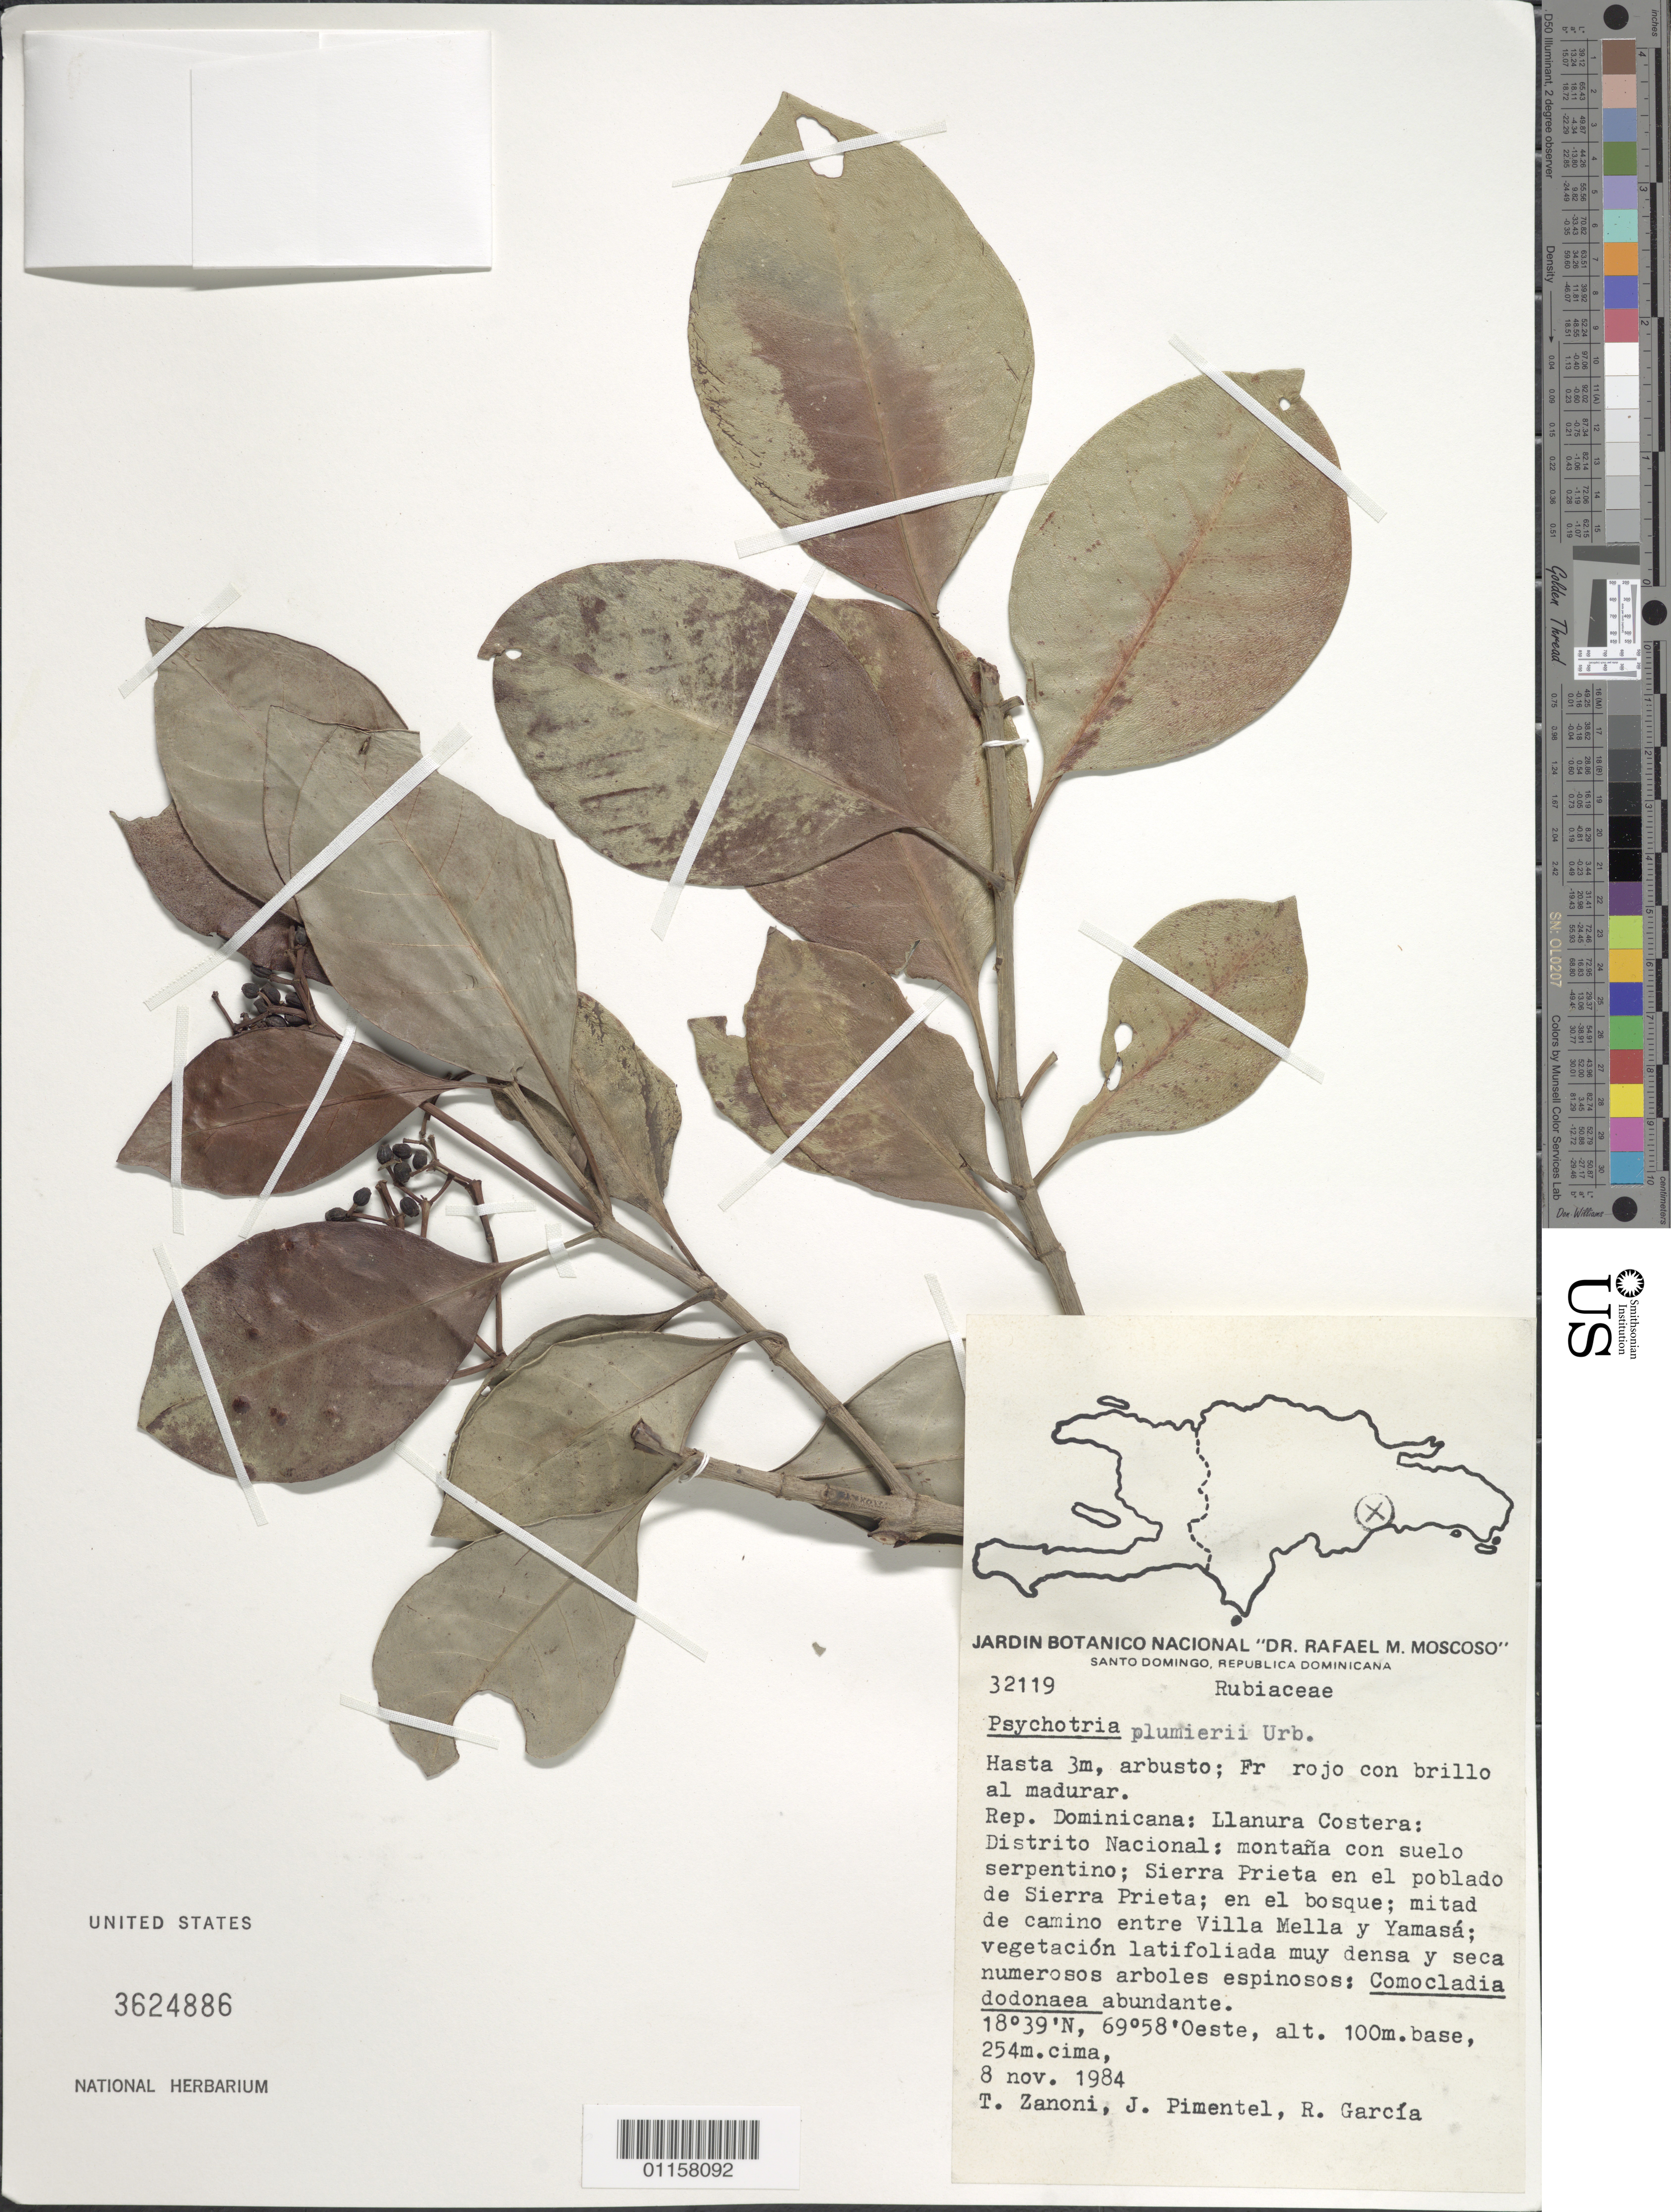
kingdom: Plantae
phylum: Tracheophyta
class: Magnoliopsida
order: Gentianales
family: Rubiaceae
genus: Psychotria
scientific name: Psychotria plumieri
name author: Urb.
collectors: T. A. Zanoni, J. Pimentel & R. García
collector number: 32119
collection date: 1984-11-08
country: Dominican Republic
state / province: Distrito Nacional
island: Hispaniola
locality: Llanura Costera; Sierra Prieta en el poblado de Sierra Prieta; mitad de camino entre Villa Mella y Yamsá.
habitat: Montaña con suelo serpentino; en el bosque; vegetación latifoliada muy densa y seca numerosos arboles espinosos: Comocladia dodonaea abundante.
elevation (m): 100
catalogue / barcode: US 3624886